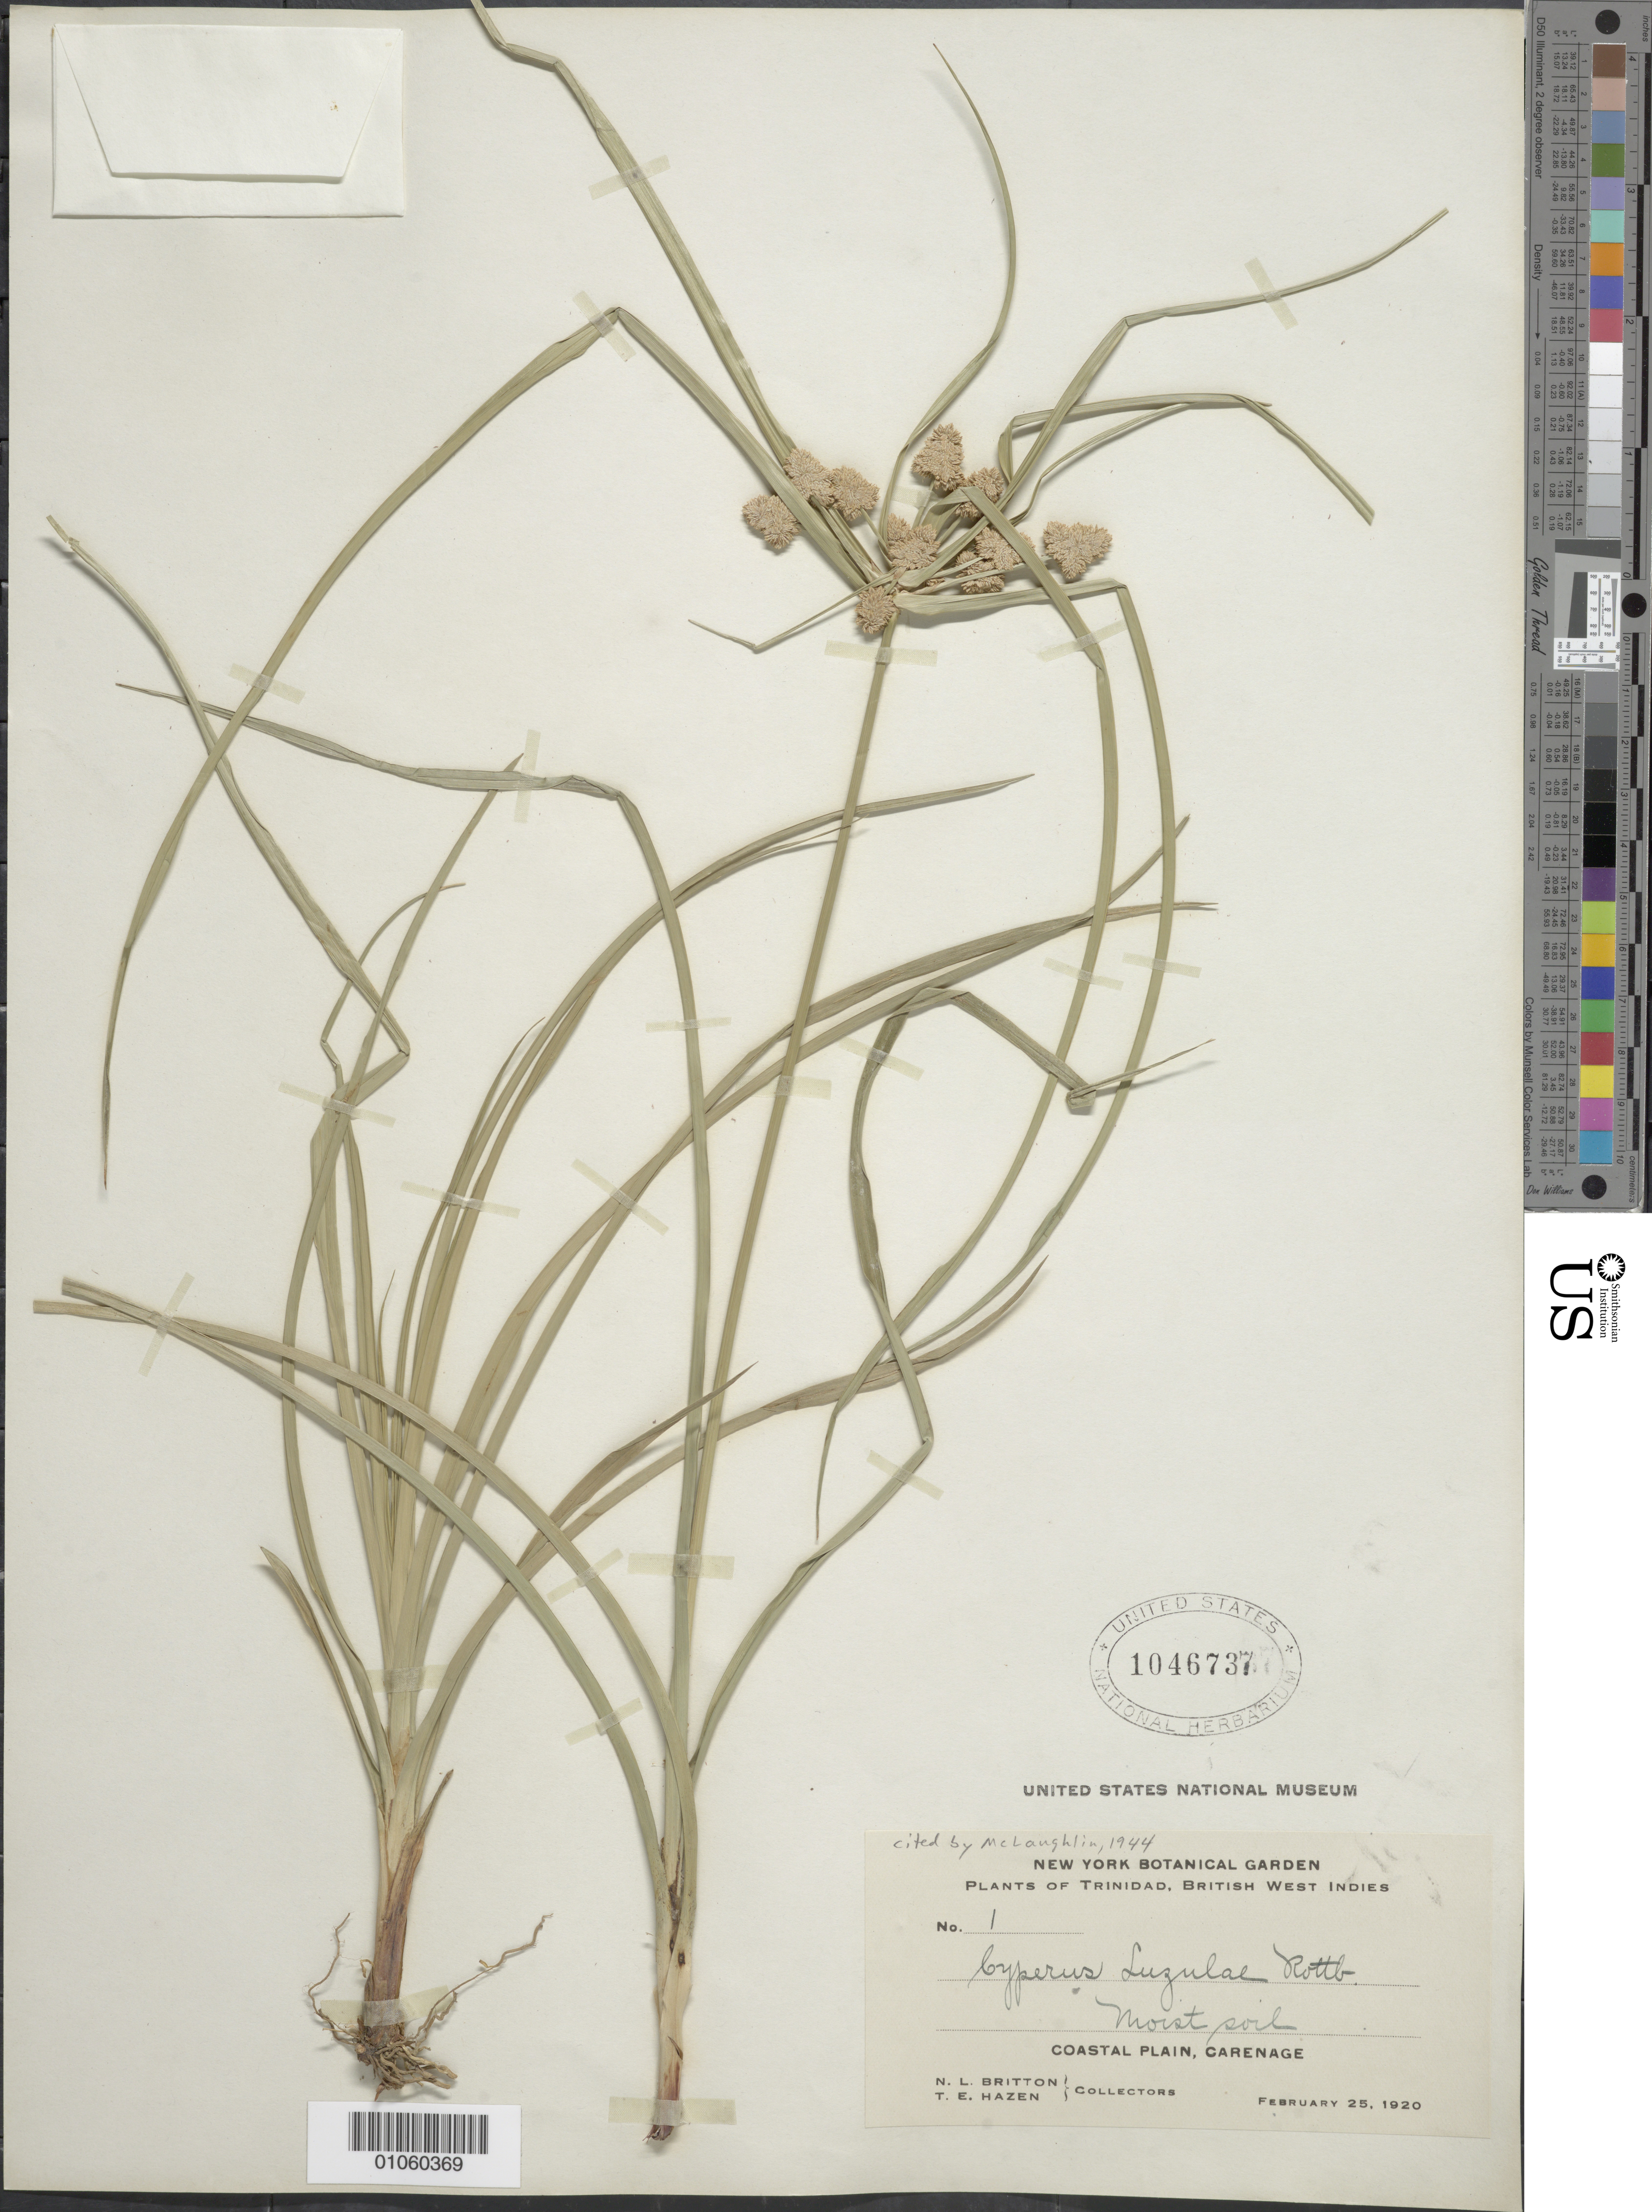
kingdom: Plantae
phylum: Tracheophyta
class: Liliopsida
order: Poales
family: Cyperaceae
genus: Cyperus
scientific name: Cyperus luzulae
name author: (L.) Rottb. ex Retz.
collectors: N. Britton & T. E. Hazen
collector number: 1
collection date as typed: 25 Feb 1920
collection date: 1920-02-25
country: Trinidad and Tobago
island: Trinidad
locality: Carenage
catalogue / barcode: US 1046737